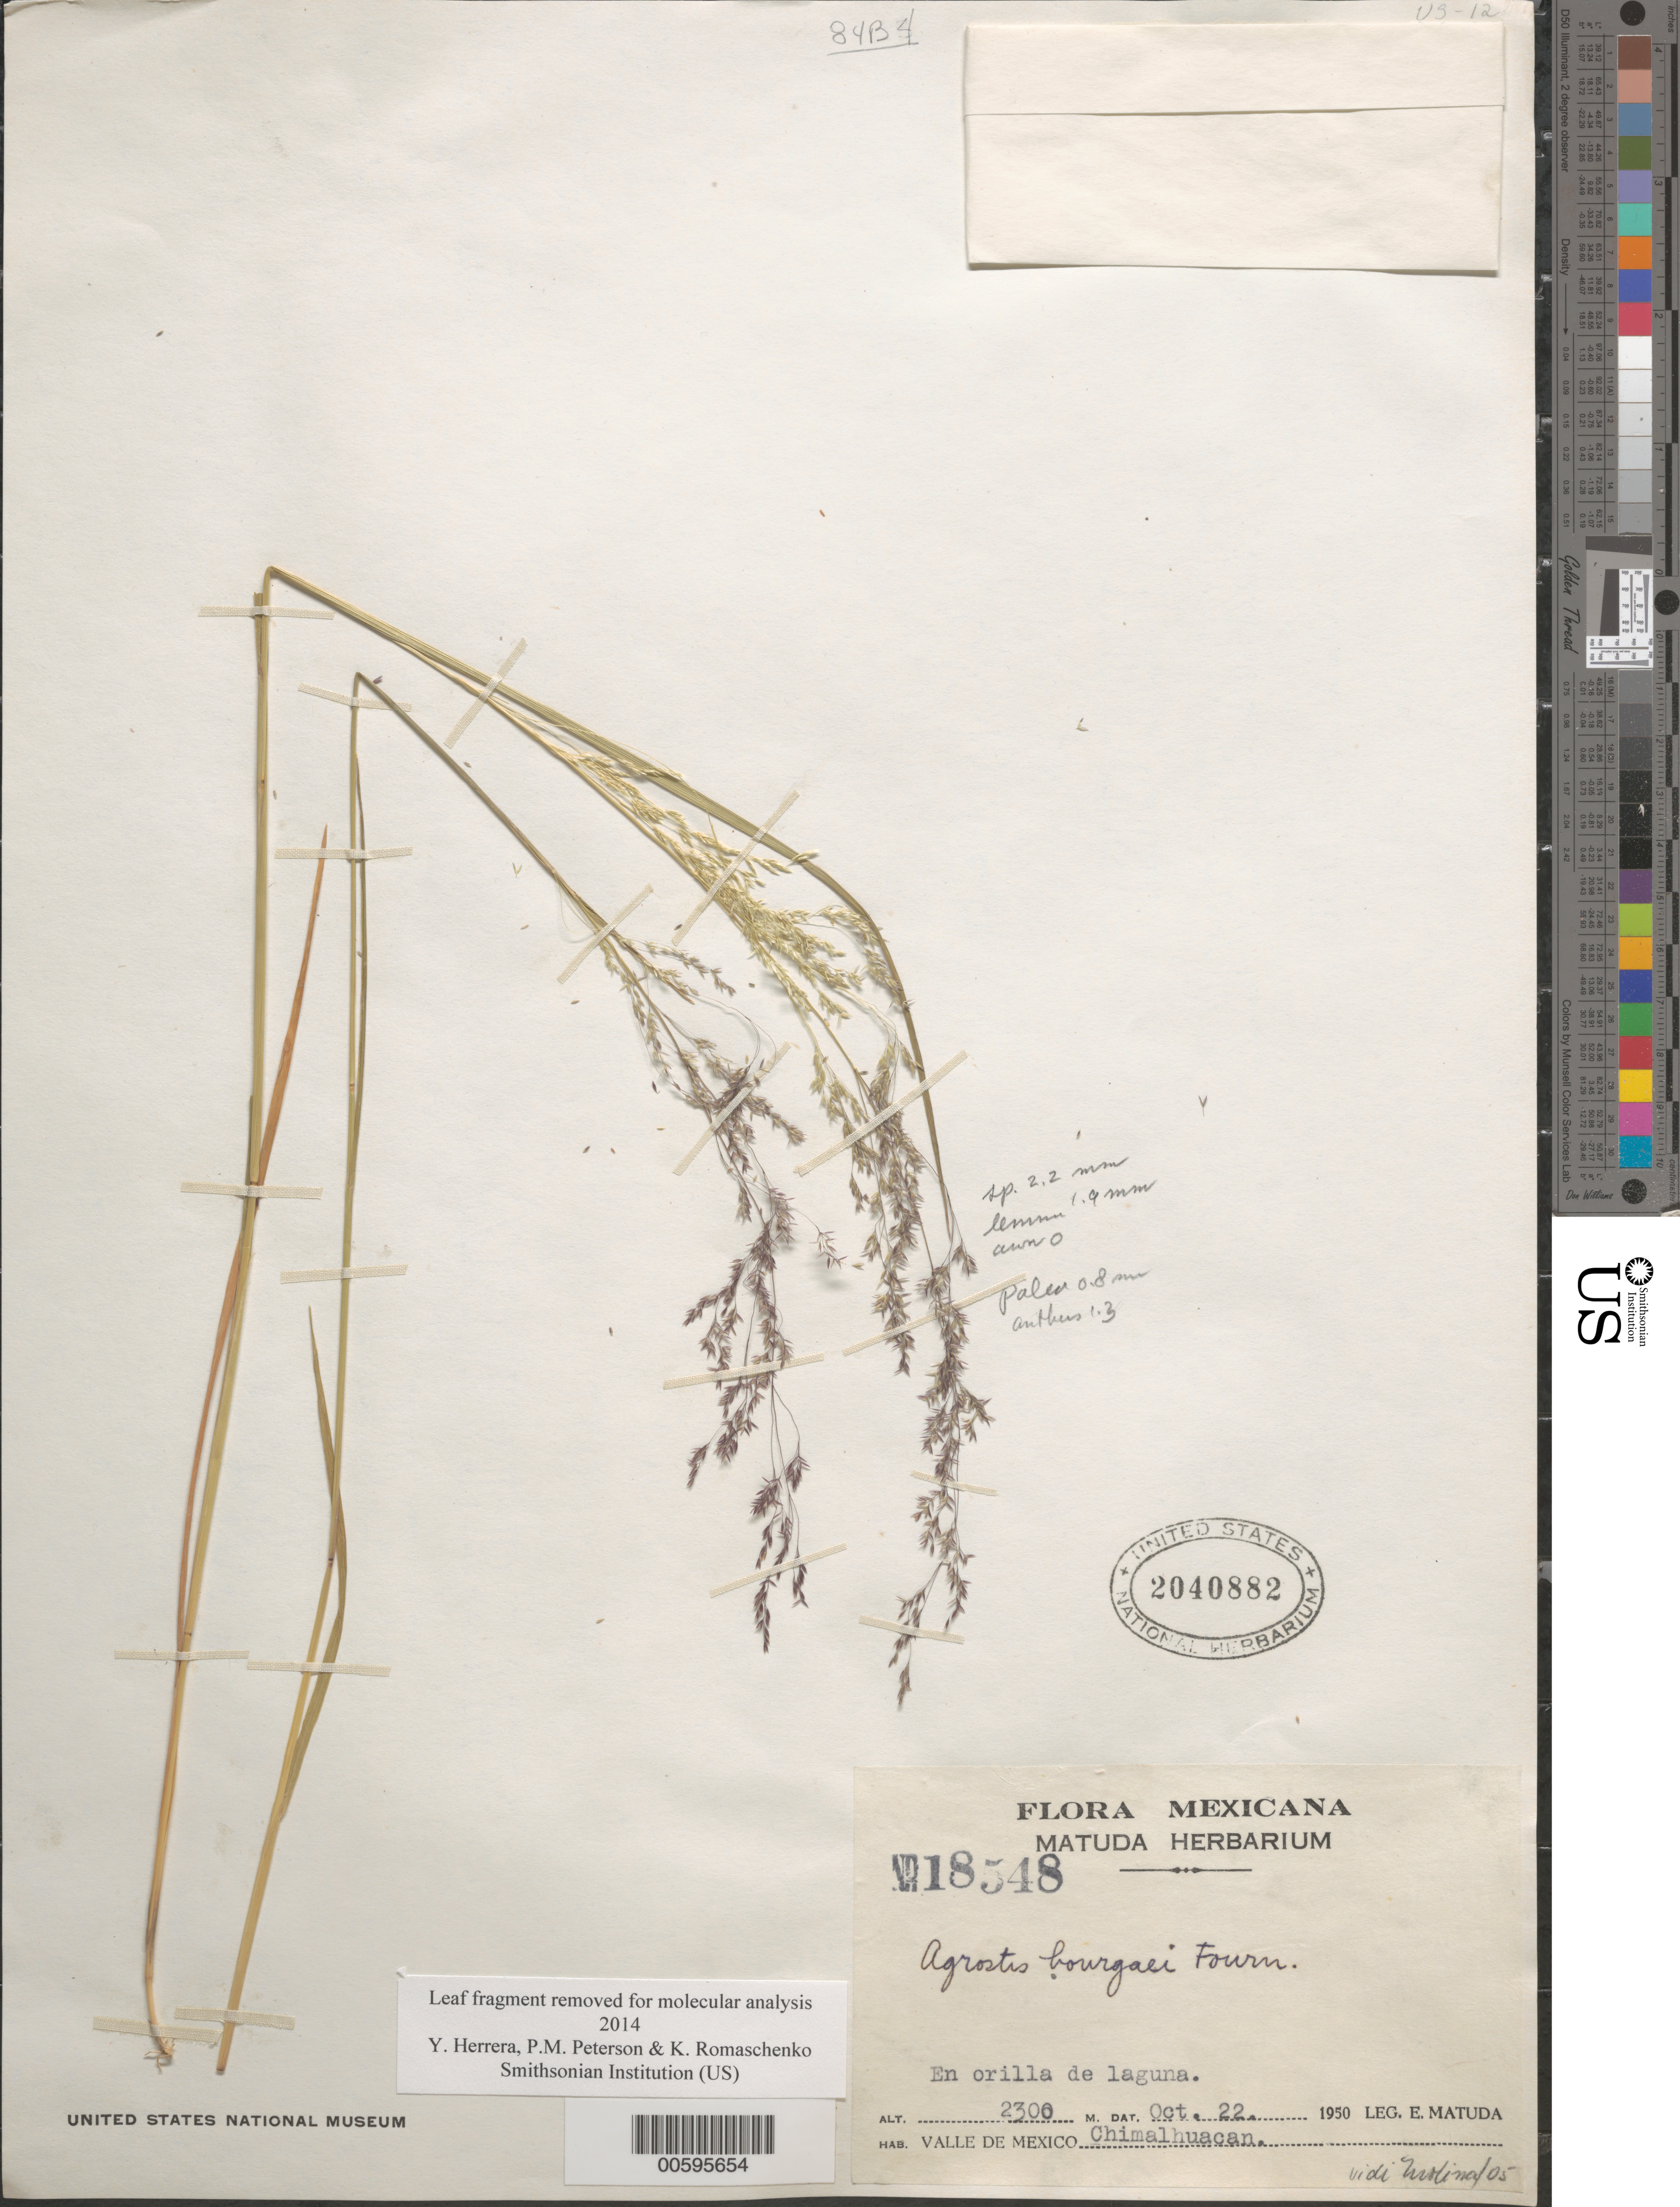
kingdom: Plantae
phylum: Tracheophyta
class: Liliopsida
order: Poales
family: Poaceae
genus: Agrostis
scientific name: Agrostis bourgaei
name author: E. Fourn.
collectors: E. Matuda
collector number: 18548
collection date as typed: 22 Oct 1950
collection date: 1950-10-22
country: Mexico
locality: Valle de Mexico, Chimalhuacan, En orilla de laguna.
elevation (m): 2300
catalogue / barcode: US 2040882